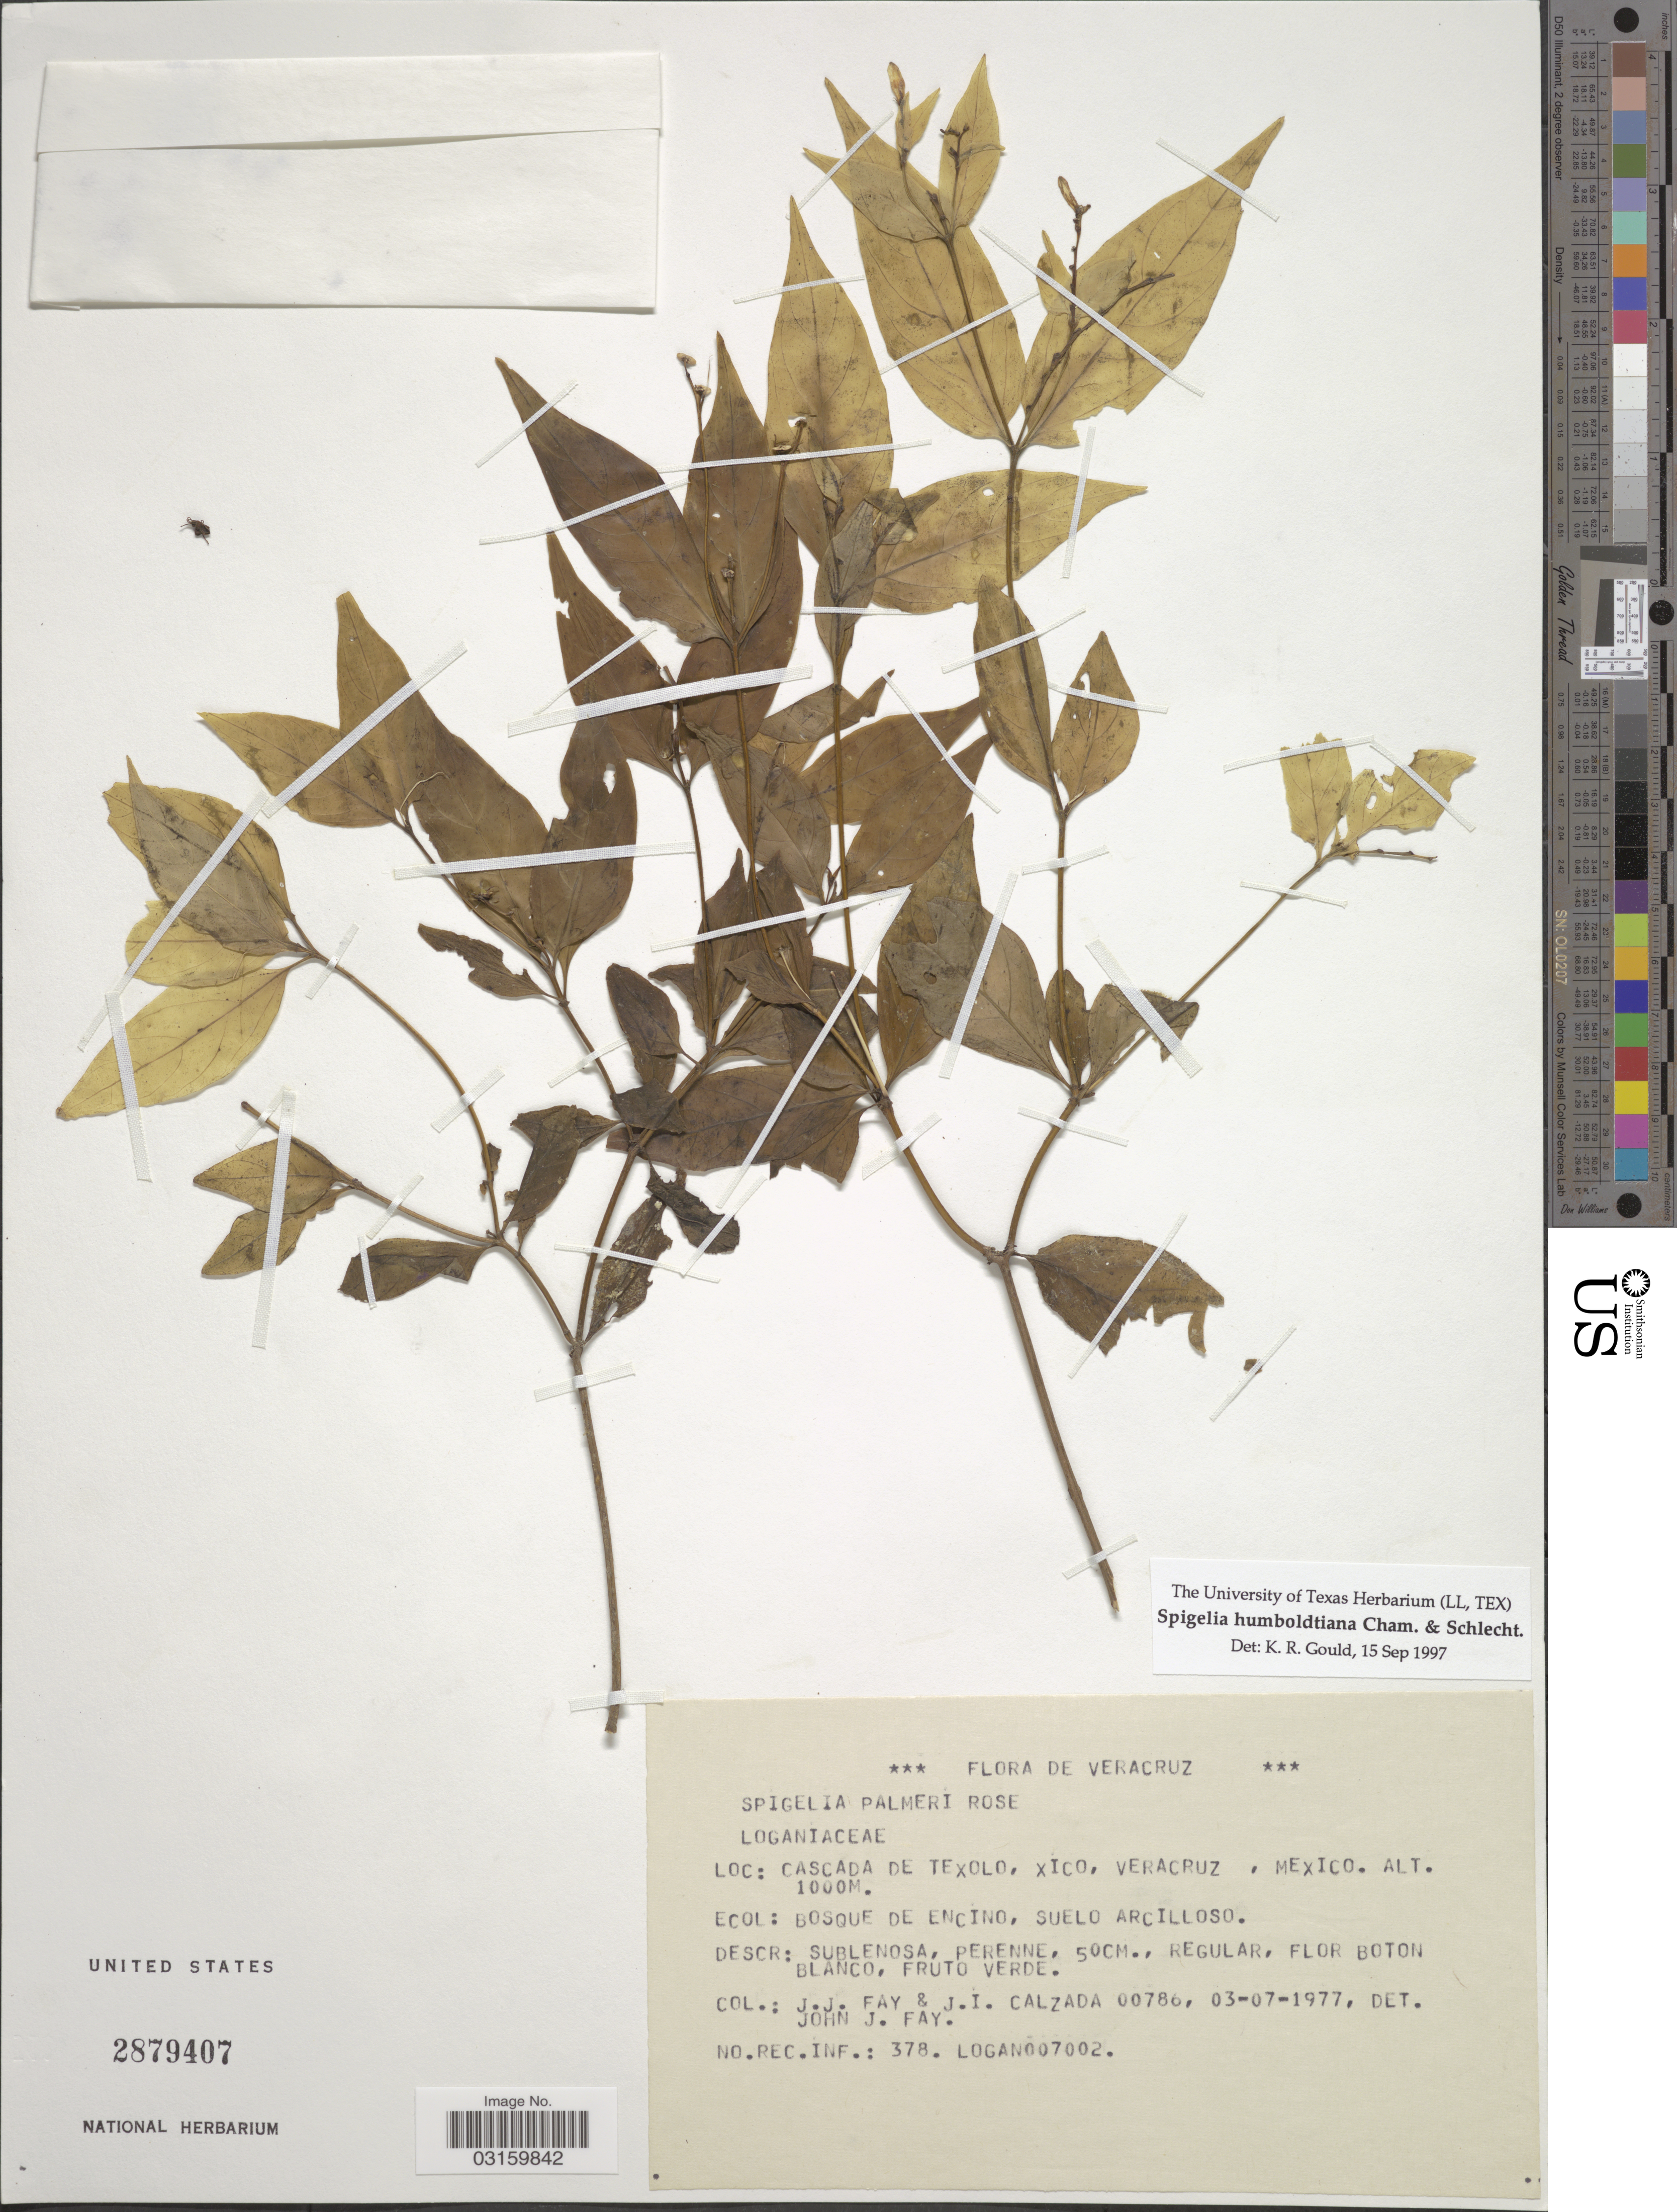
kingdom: Plantae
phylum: Tracheophyta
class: Magnoliopsida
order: Gentianales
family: Loganiaceae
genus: Spigelia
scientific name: Spigelia humboldtiana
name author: Cham. & Schltdl.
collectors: J. Fay, J. I. Calzada & J. Fay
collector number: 00786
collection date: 1977-07-03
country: Mexico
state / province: Veracruz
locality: Cascada de Texolo, Xico, Veracruz.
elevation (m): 1000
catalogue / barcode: US 2879407